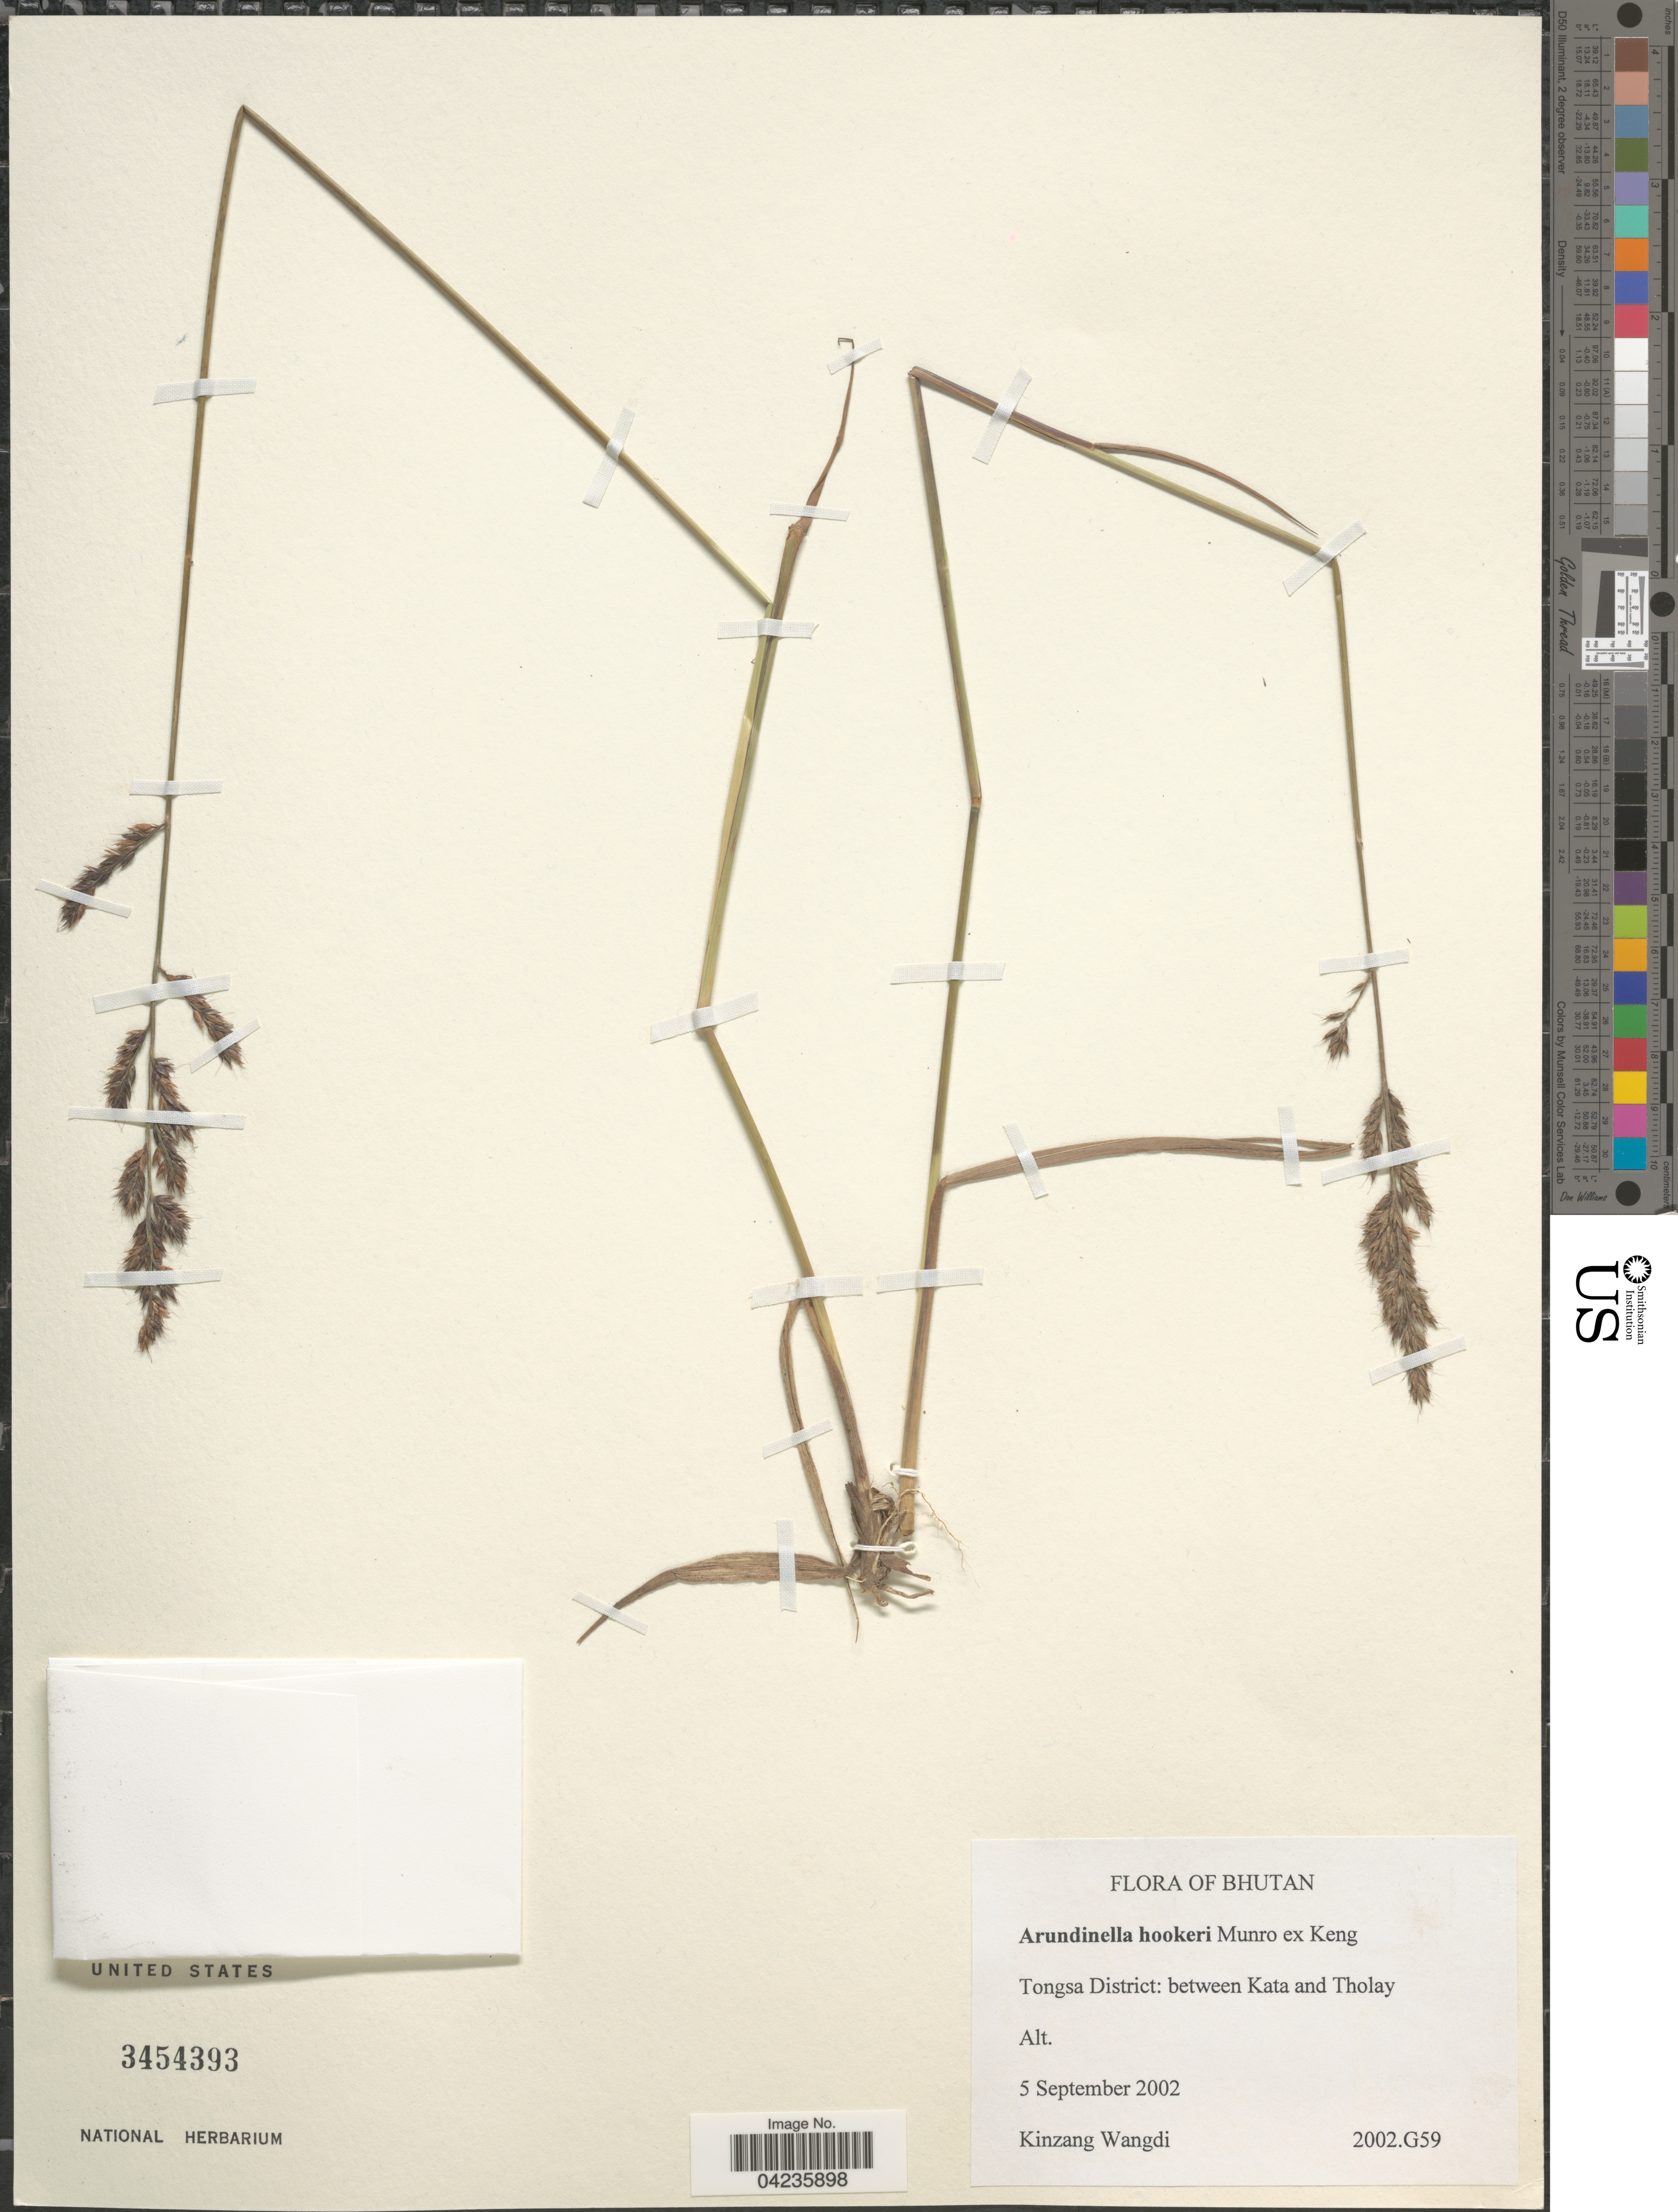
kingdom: Plantae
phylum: Tracheophyta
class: Liliopsida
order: Poales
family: Poaceae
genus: Arundinella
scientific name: Arundinella hookeri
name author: Munro ex Keng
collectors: K. Wangdi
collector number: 2002G59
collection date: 2002-09-05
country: Bhutan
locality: Tongsa District: between kata and Tholay.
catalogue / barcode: US 3454393